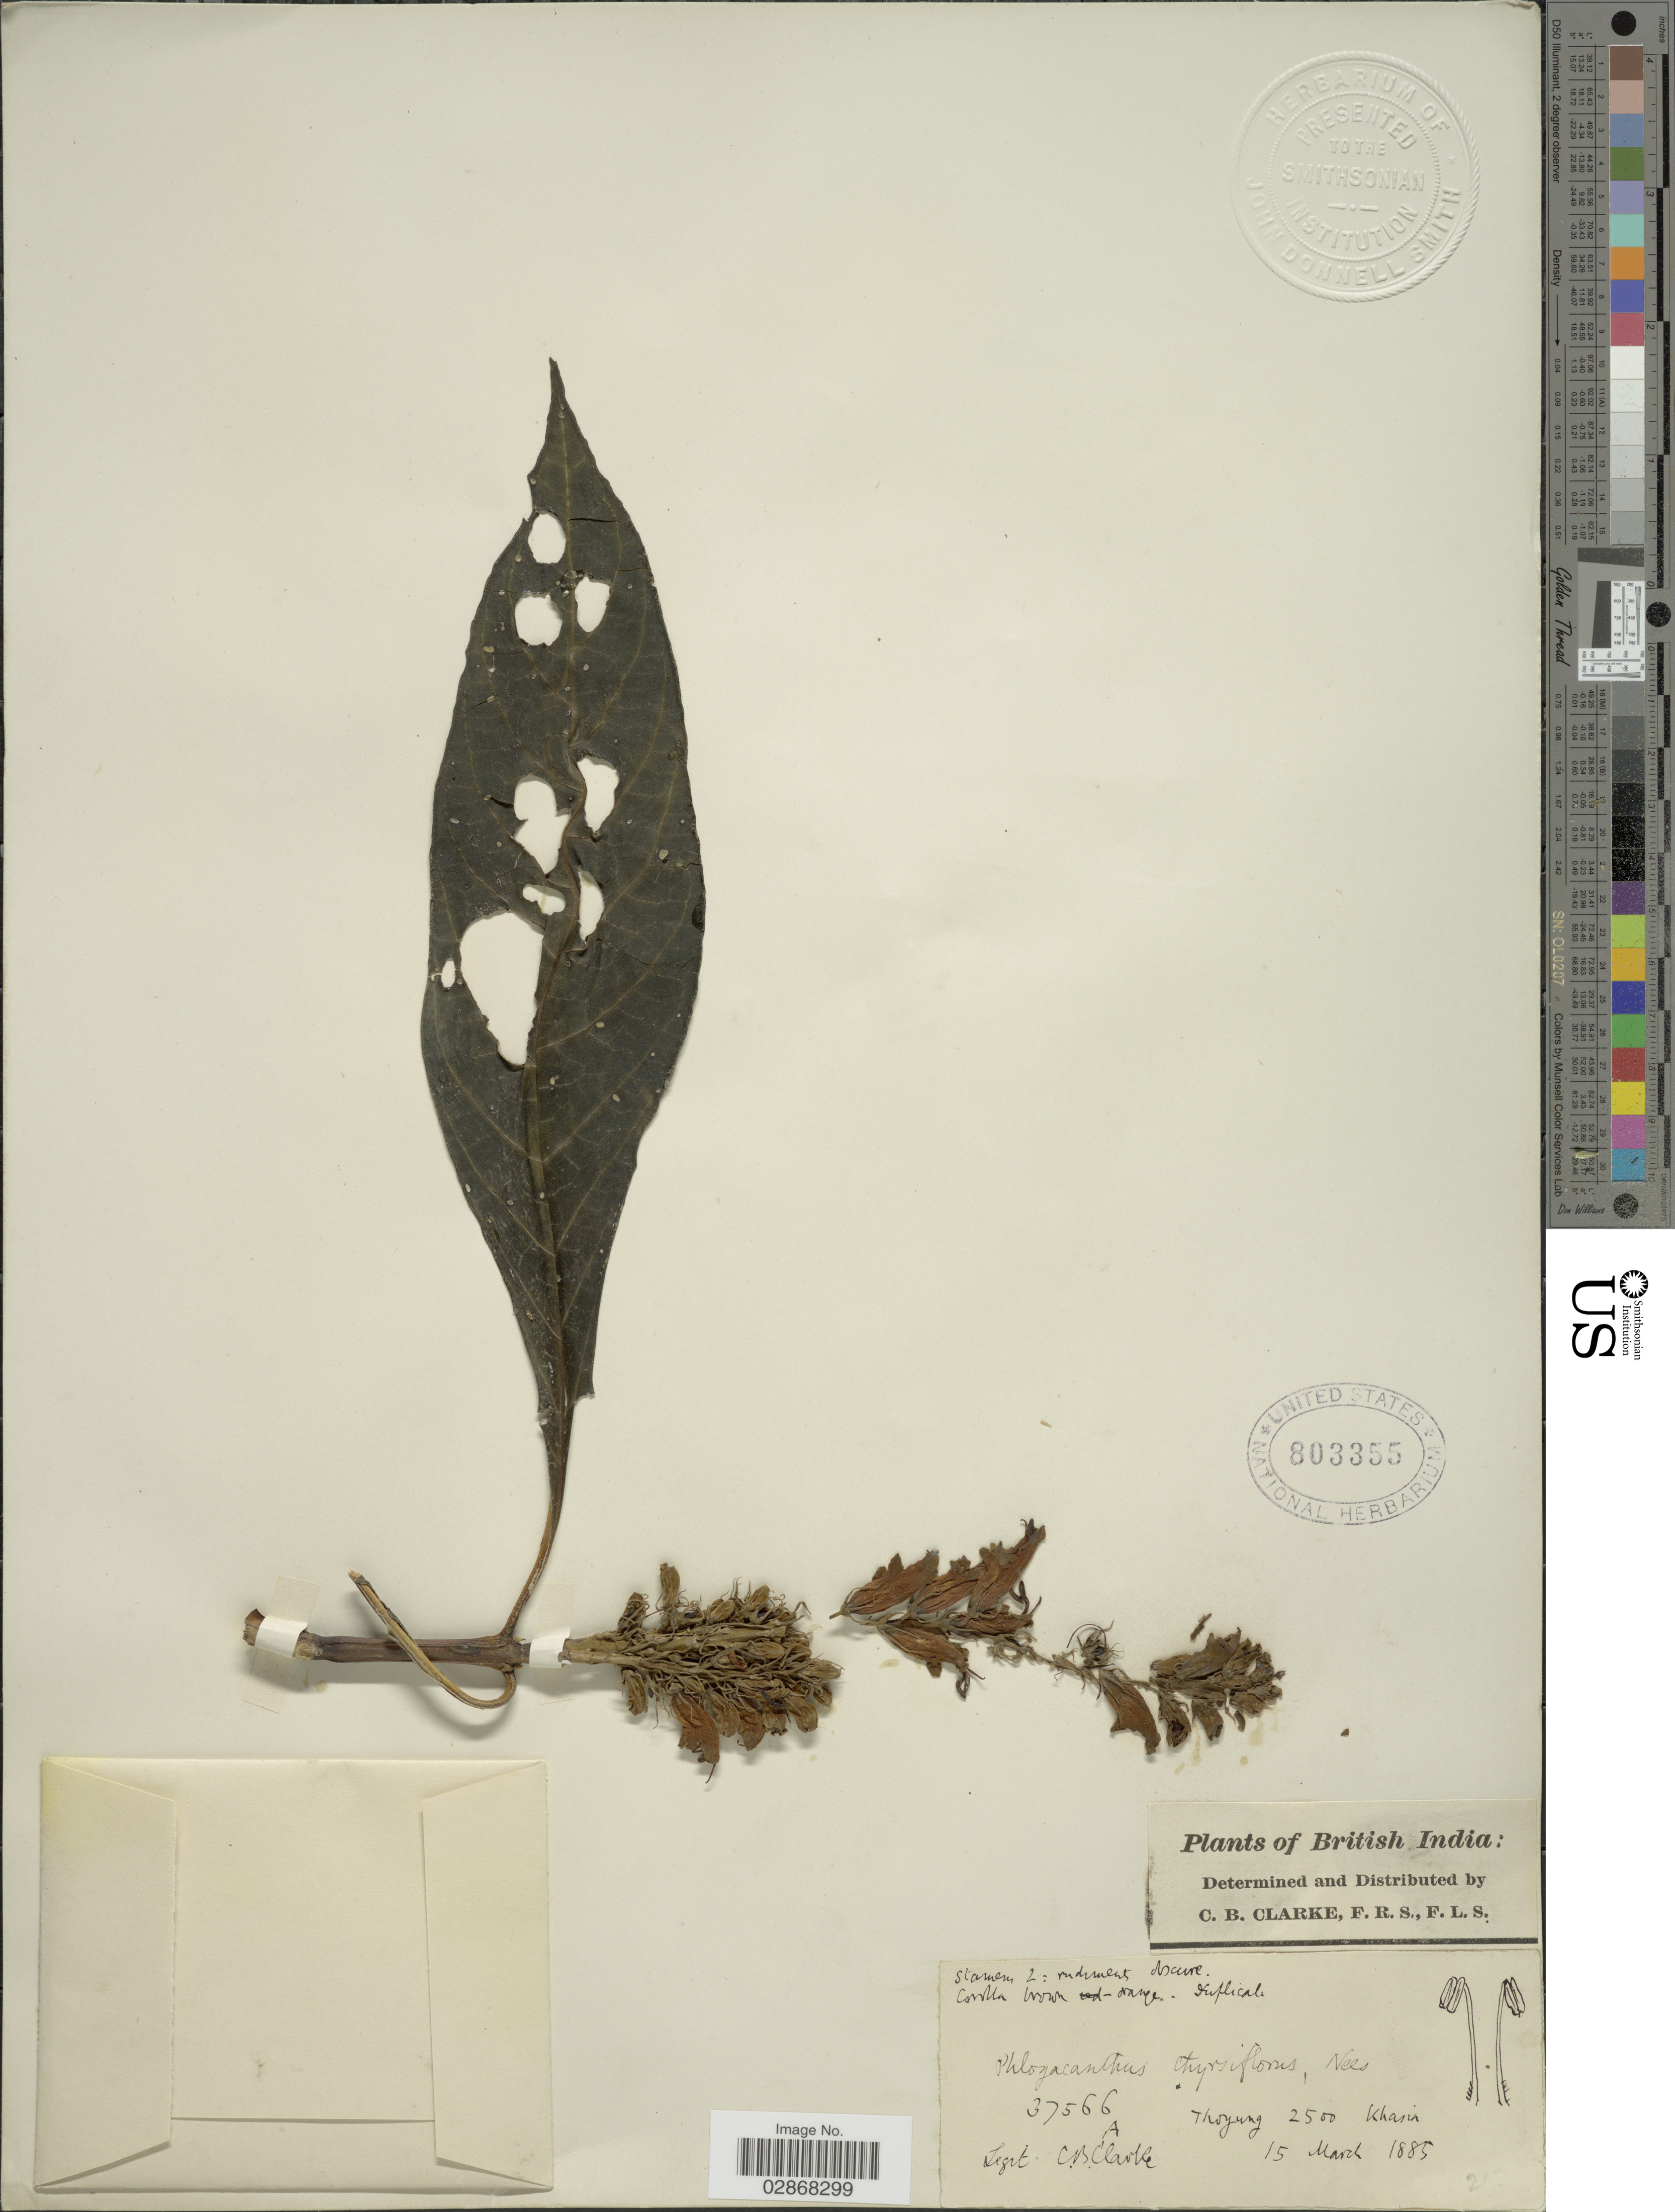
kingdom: Plantae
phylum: Tracheophyta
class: Magnoliopsida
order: Lamiales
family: Acanthaceae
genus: Phlogacanthus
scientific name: Phlogacanthus thyrsiflorus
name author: Craib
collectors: C. B. Clarke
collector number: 37566A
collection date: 1885-03-15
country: India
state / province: Meghalaya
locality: British India, Thoyung, Khasia.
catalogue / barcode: US 803355